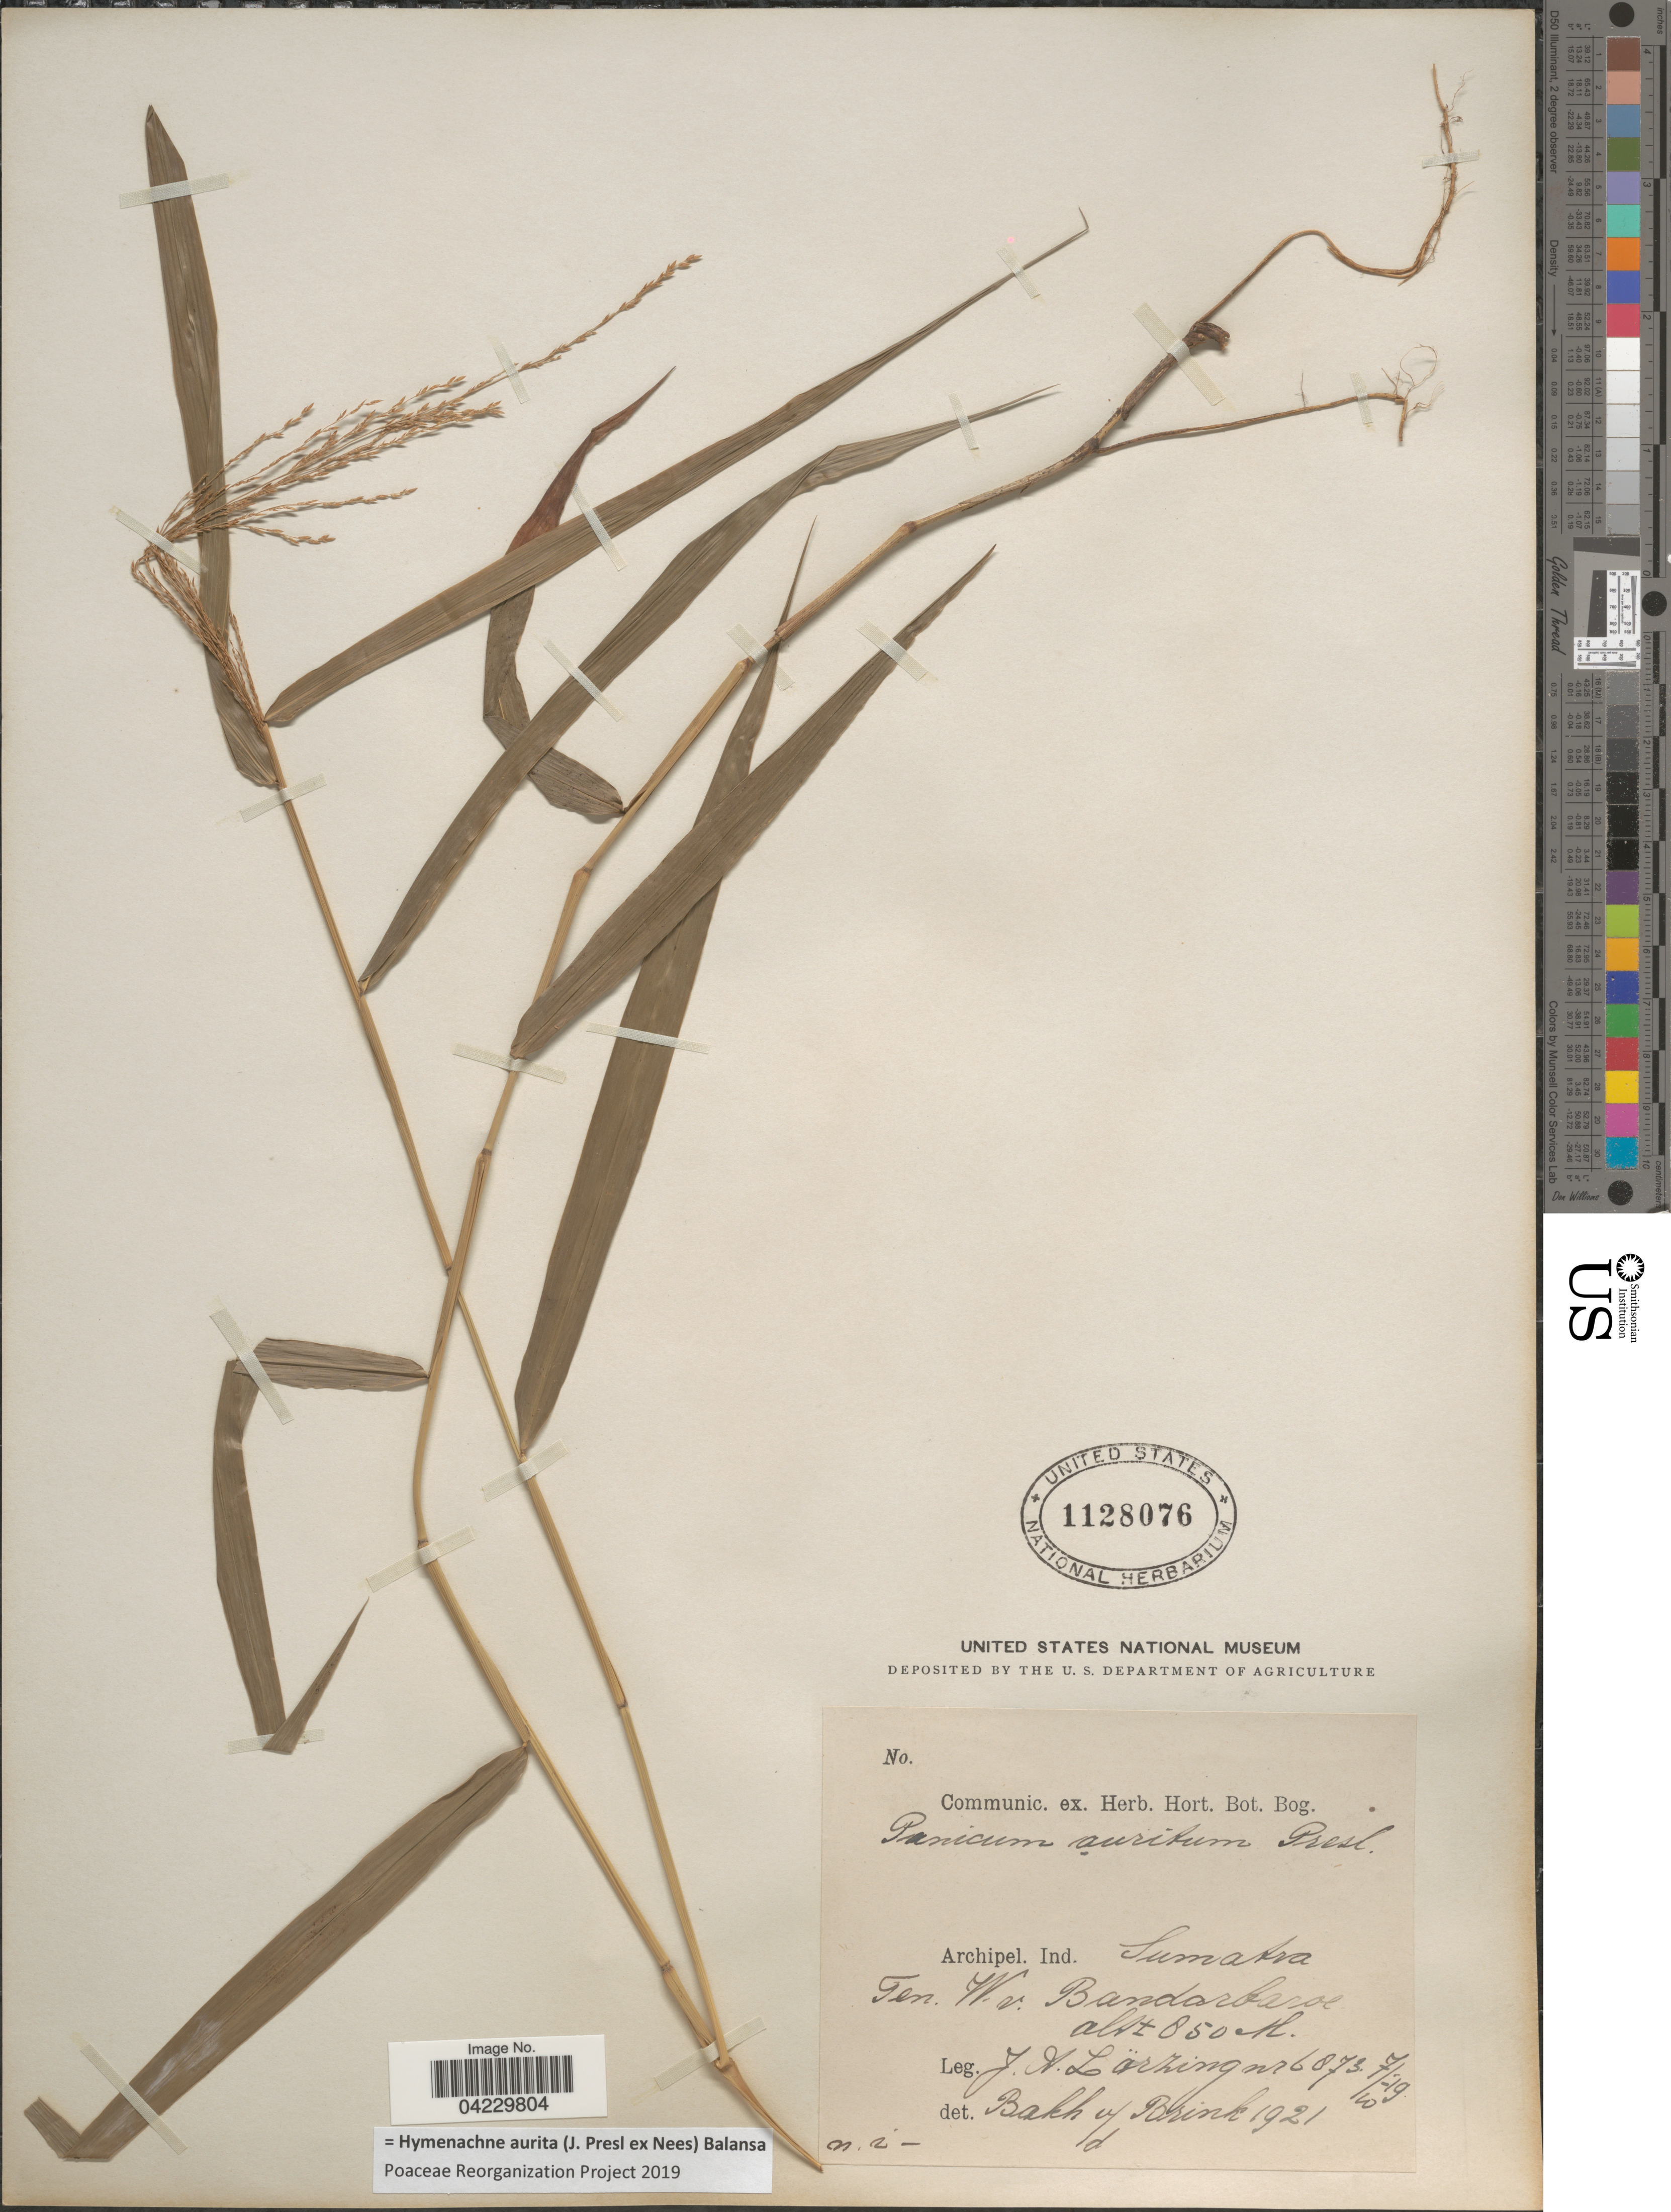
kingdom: Plantae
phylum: Tracheophyta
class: Liliopsida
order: Poales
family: Poaceae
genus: Hymenachne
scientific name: Hymenachne aurita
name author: (J. Presl ex Nees) Balansa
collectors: J. Lorzing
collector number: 6873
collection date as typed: Transcribed d/m/y: 7/10/19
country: Indonesia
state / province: Sumatra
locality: Archipel. Ind. Sumatra Ten. W. v. Bandarbaroe.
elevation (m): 850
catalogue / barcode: US 1128076